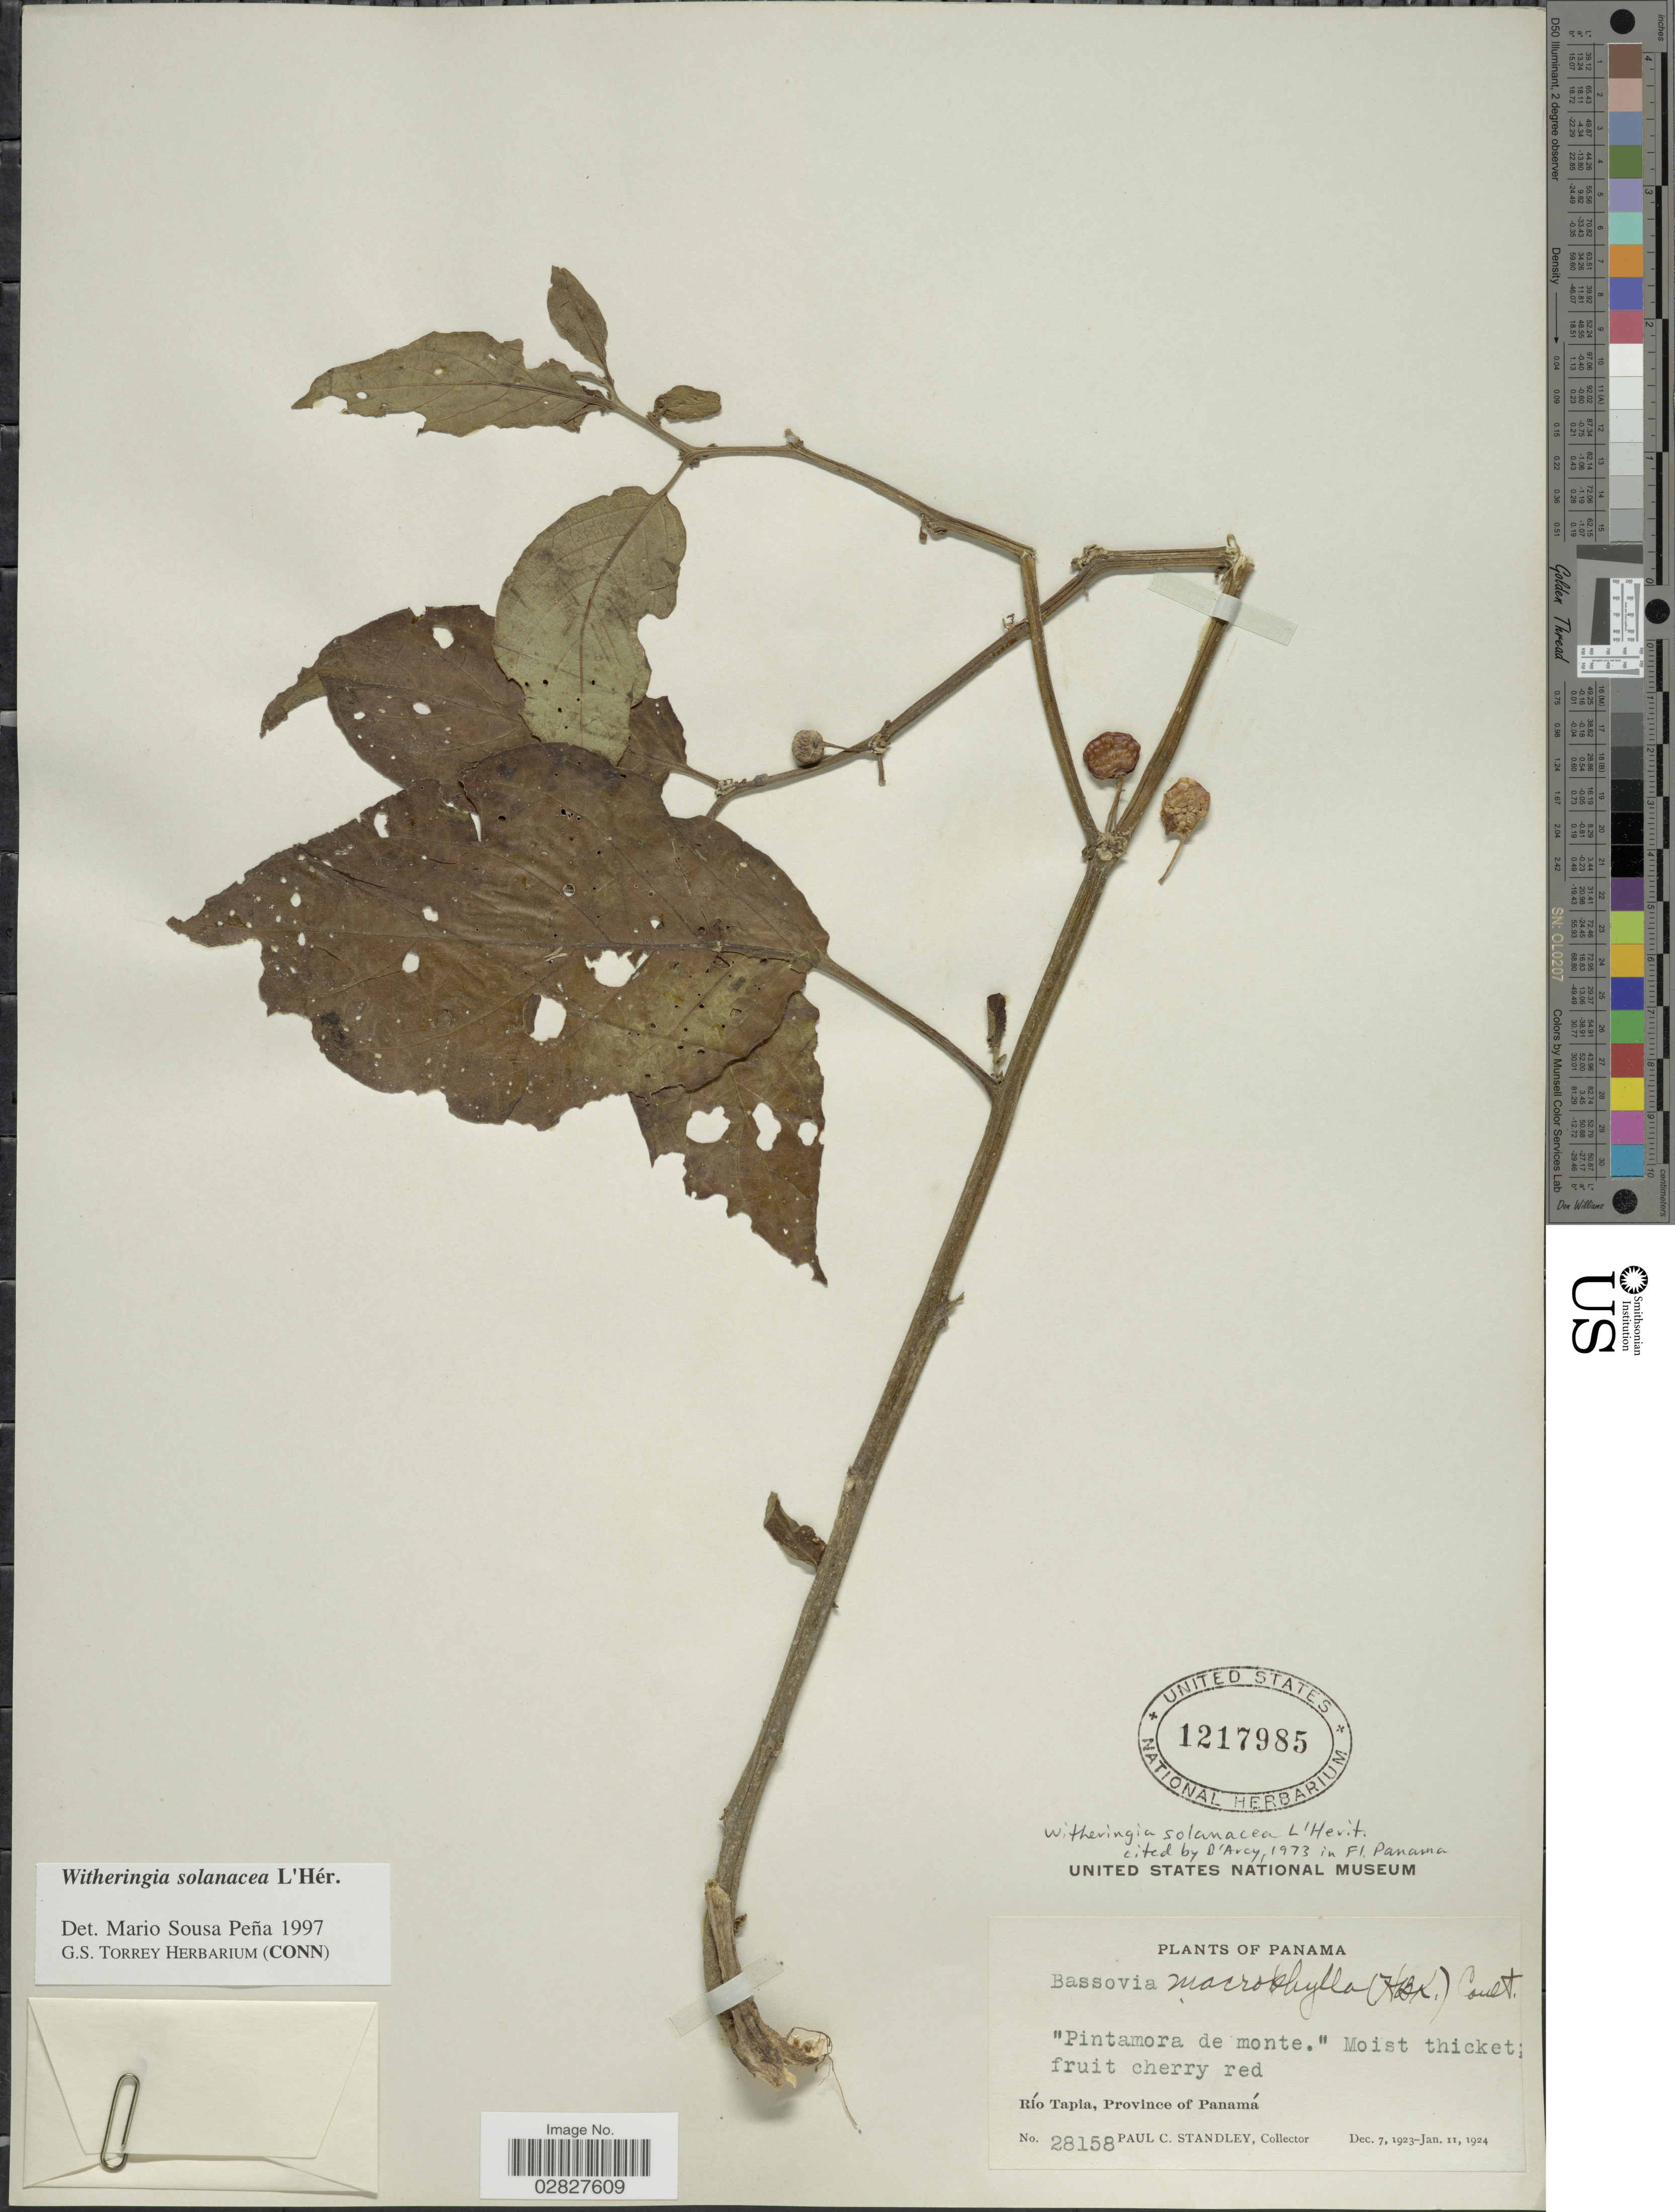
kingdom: Plantae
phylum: Tracheophyta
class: Magnoliopsida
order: Solanales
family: Solanaceae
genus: Witheringia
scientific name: Witheringia solanacea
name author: L'Hér.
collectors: P. C. Standley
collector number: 28158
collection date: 1923-12-07/1924-01-11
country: Panama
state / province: Panamá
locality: Río Tapia.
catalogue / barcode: US 1217985